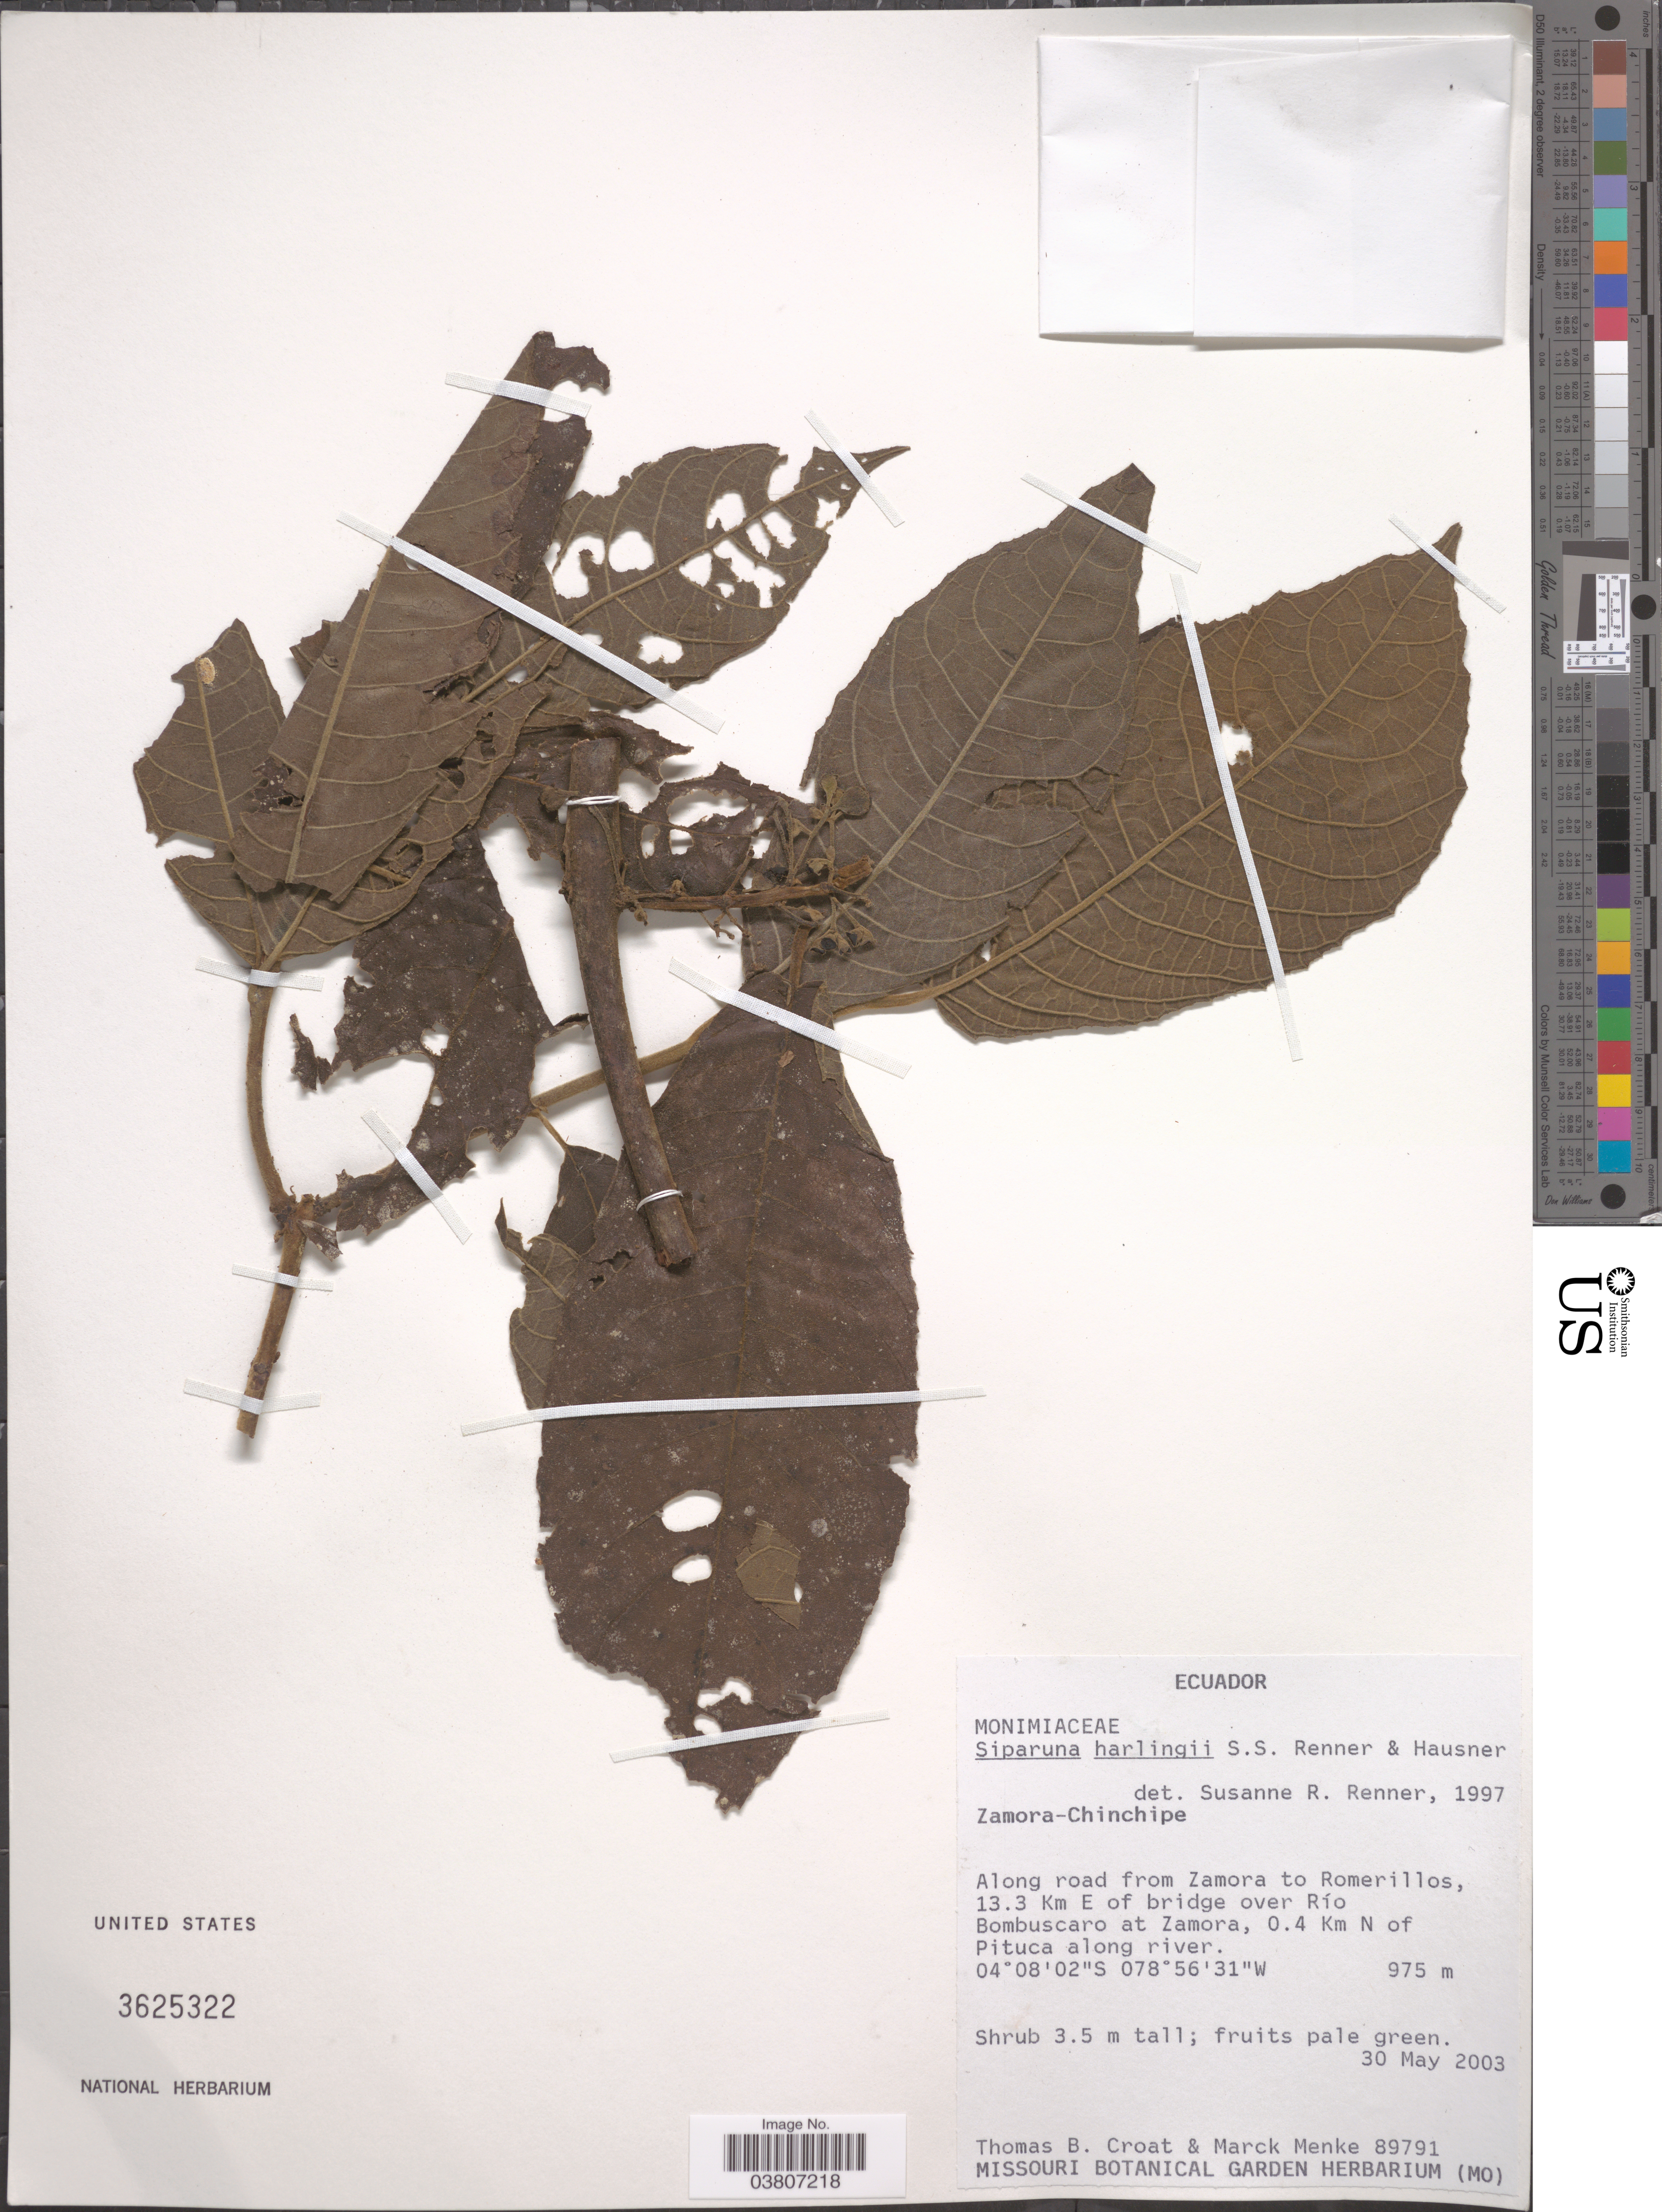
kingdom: Plantae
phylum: Tracheophyta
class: Magnoliopsida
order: Laurales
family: Siparunaceae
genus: Siparuna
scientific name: Siparuna harlingii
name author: S.S. Renner & Hausner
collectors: T. B. Croat & M. Menke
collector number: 89791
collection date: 2003-05-30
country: Ecuador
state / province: Zamora-Chinchipe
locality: Along road from Zamora to Romerillos, 13.3 km E of bridge over Río Bombuscaro at Zamora, 0.4 Km N of Pituca along river.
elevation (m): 975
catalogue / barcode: US 3625322